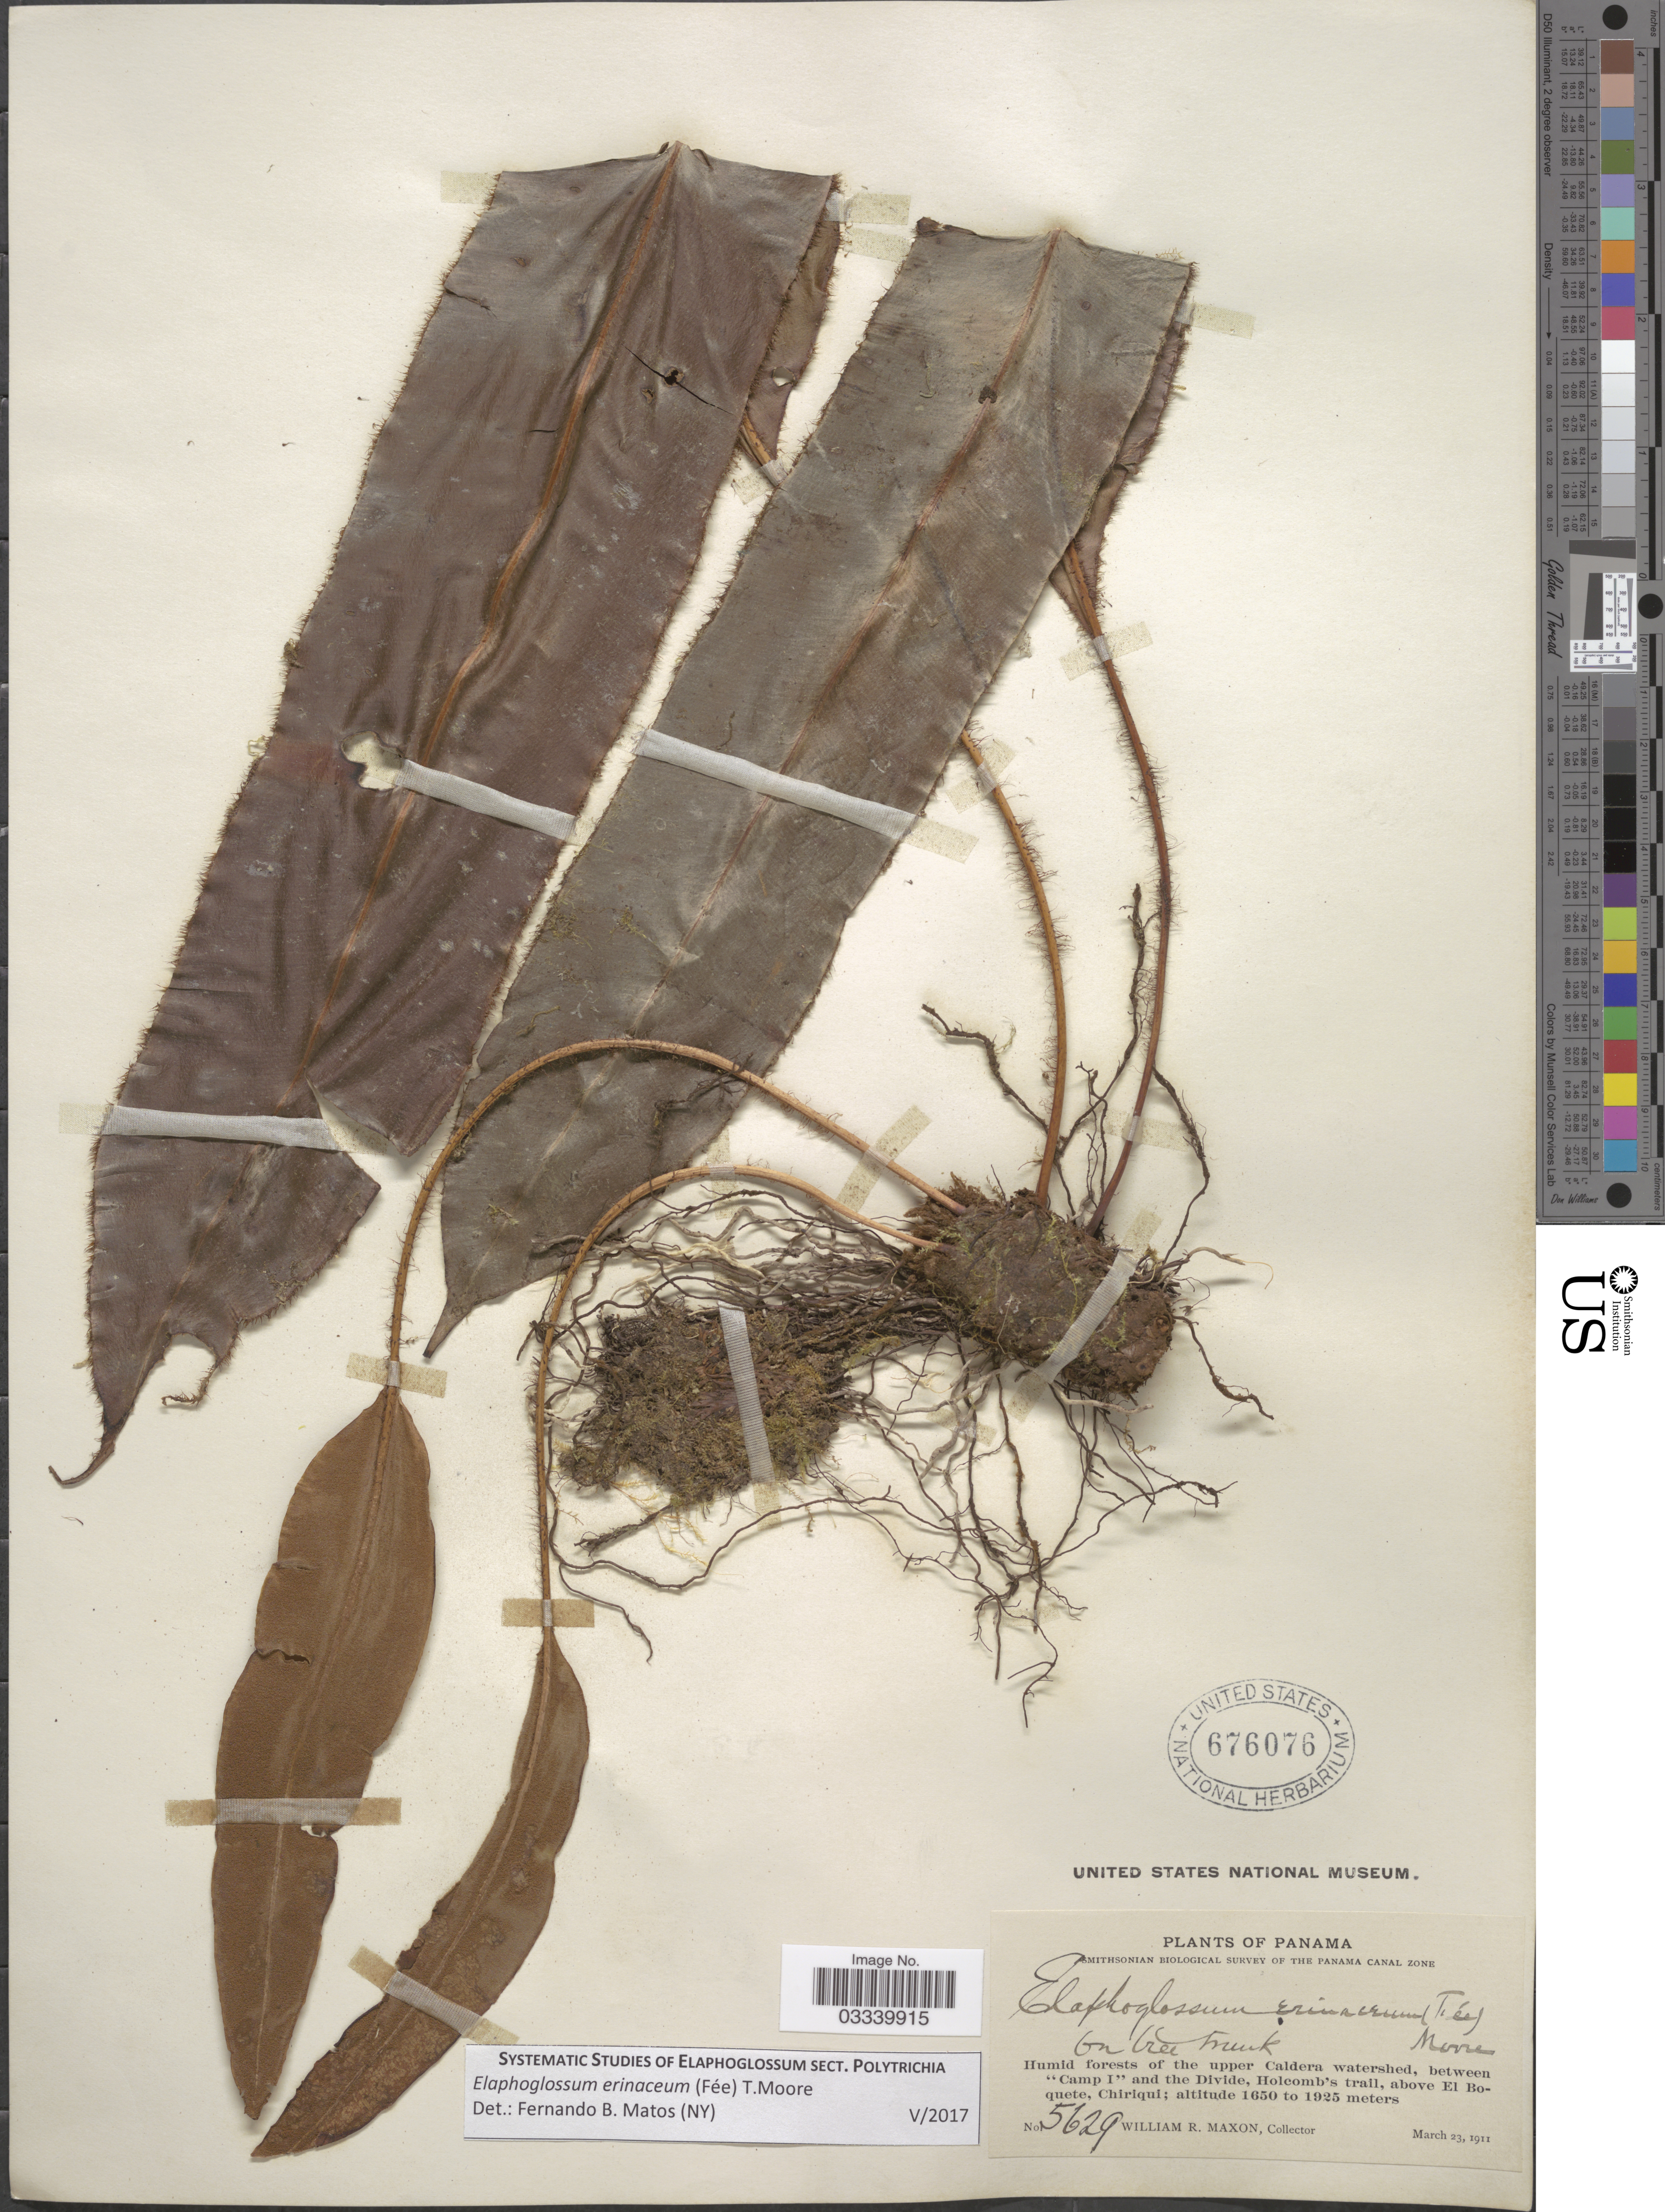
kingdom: Plantae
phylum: Tracheophyta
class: Polypodiopsida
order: Polypodiales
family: Dryopteridaceae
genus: Elaphoglossum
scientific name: Elaphoglossum erinaceum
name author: (Fée) T. Moore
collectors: W. R. Maxon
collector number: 5629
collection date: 1911-03-23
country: Panama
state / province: Chiriqui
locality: Humid forests of the upper Caldera watershed, between 'Camp I' and the Divide, Holcomb's trail above El Boquete.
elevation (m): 1650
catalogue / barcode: US 676076